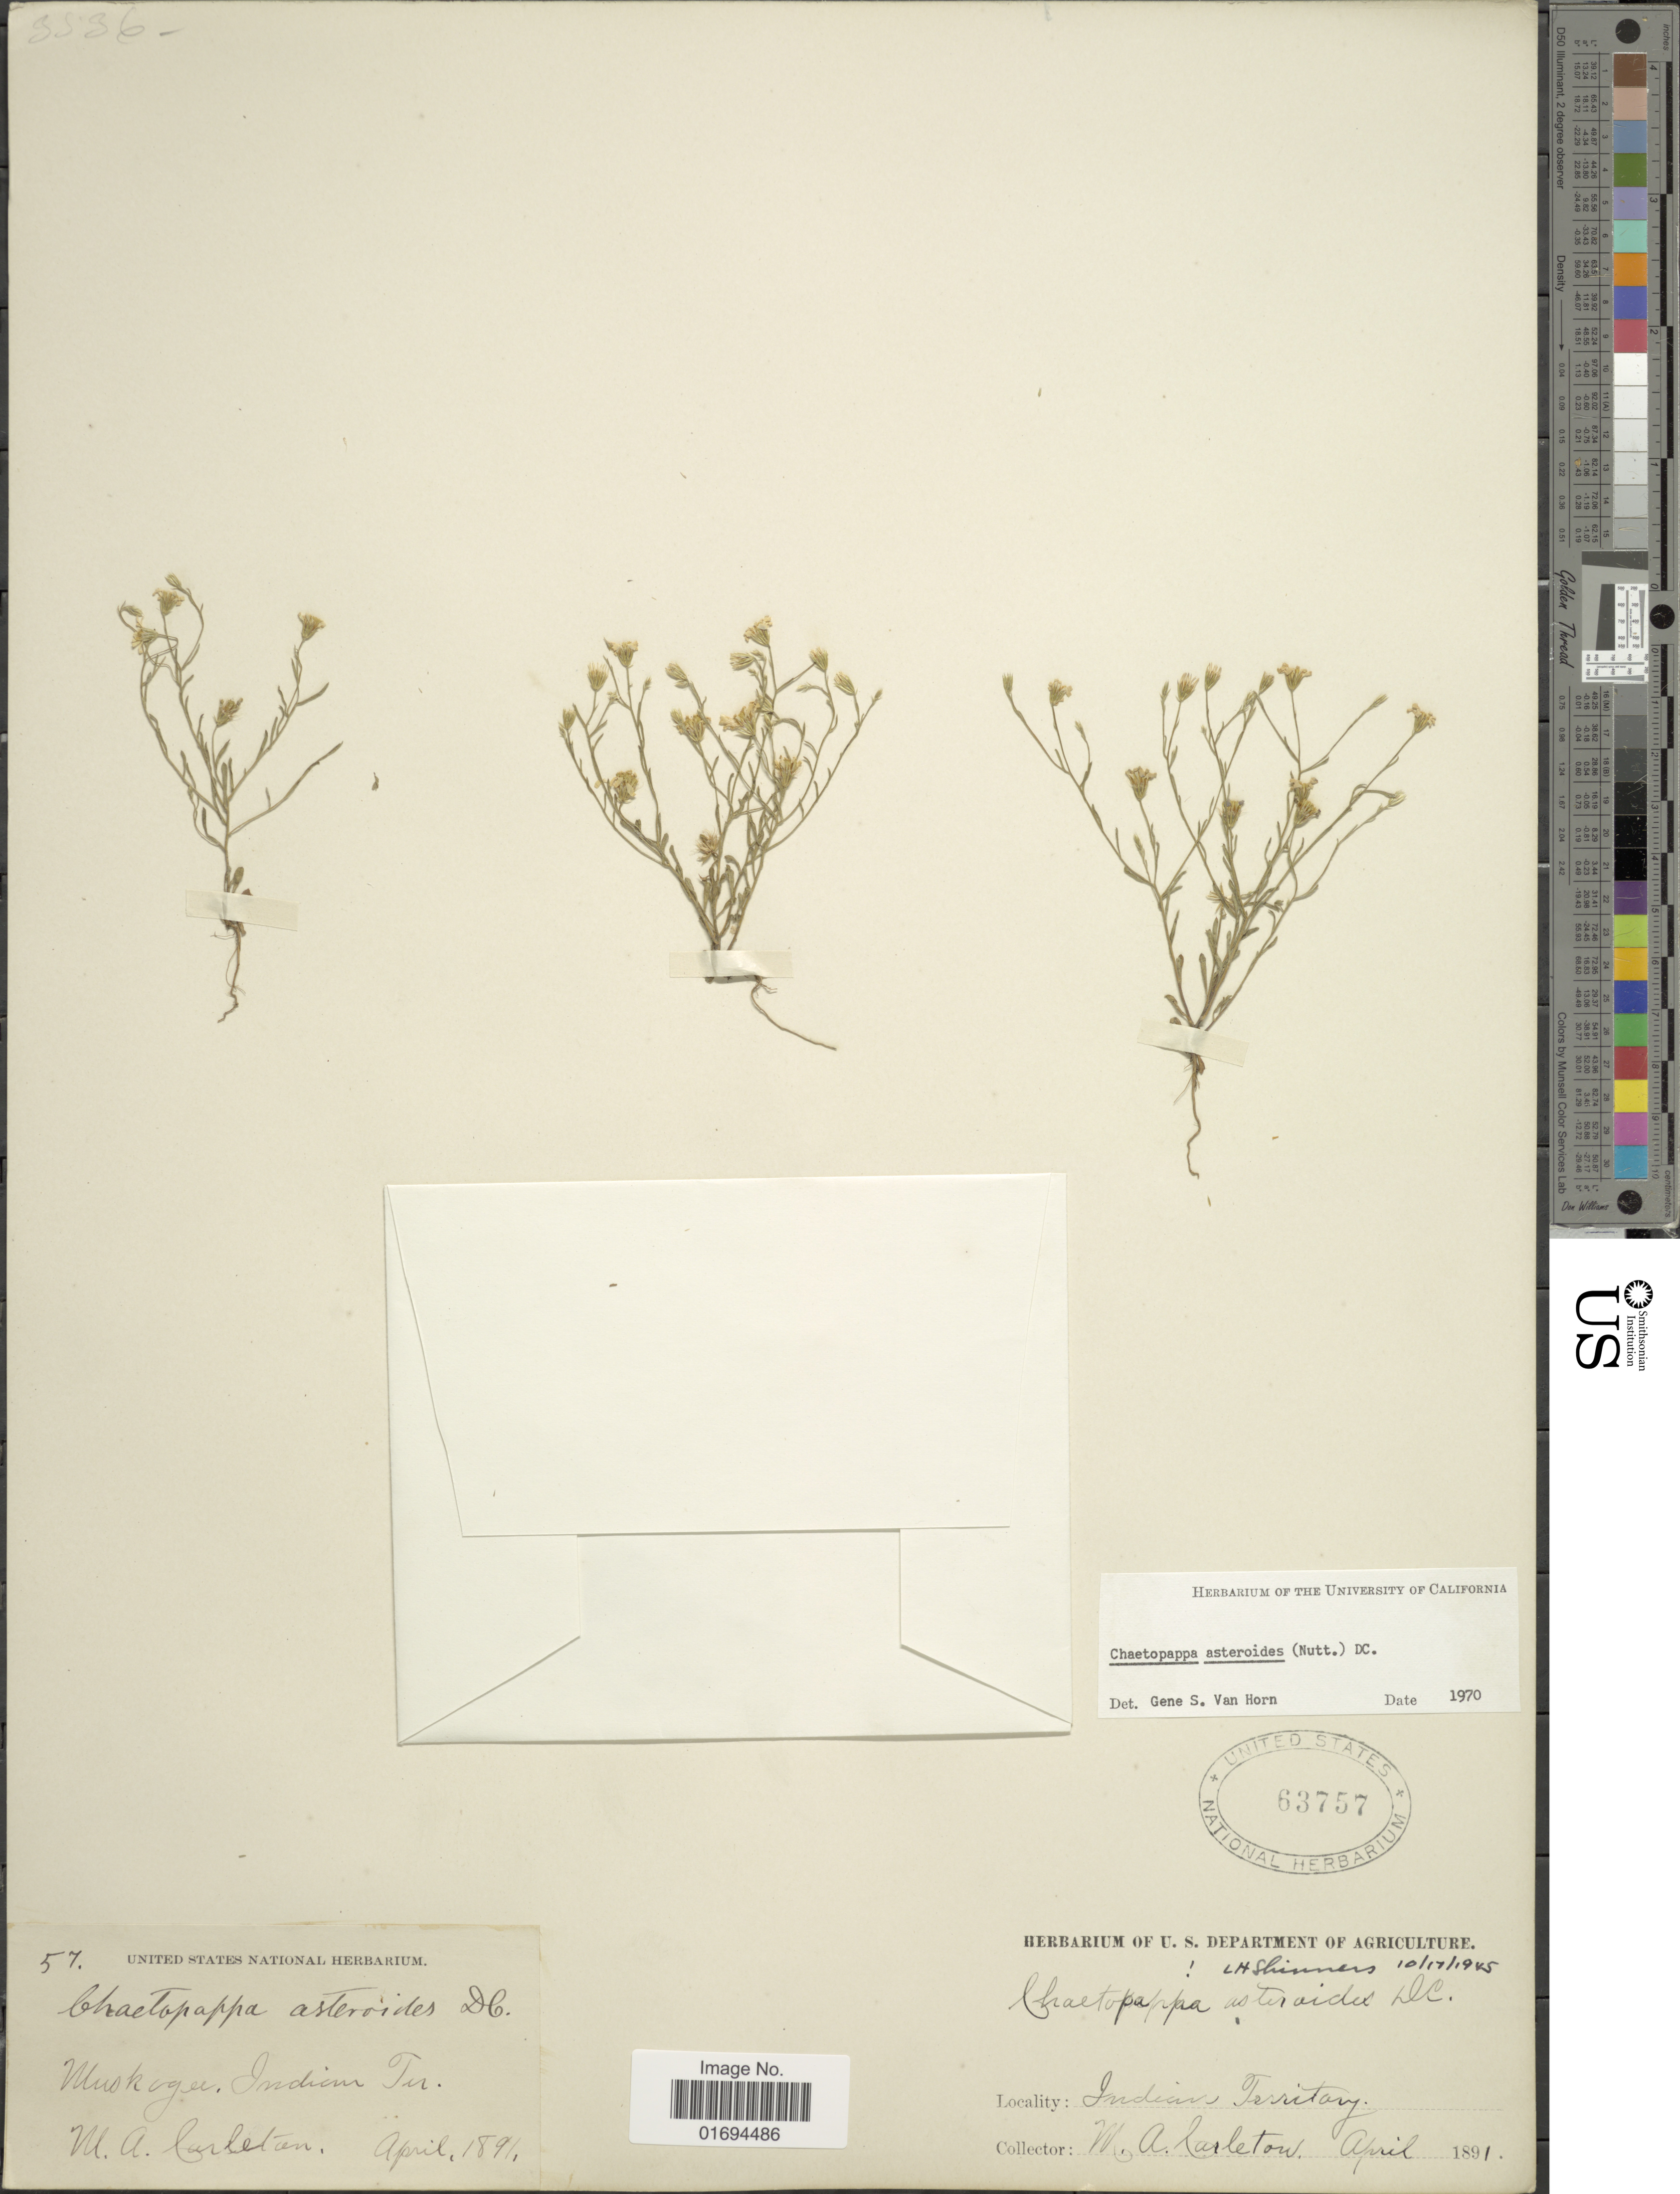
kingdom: Plantae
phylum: Tracheophyta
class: Magnoliopsida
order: Asterales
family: Asteraceae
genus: Chaetopappa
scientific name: Chaetopappa asteroides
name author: (Nutt.) DC.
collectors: M. A. Carleton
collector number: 57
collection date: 1891-04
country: United States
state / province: Oklahoma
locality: Muskogee, Indian Territory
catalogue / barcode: US 63757